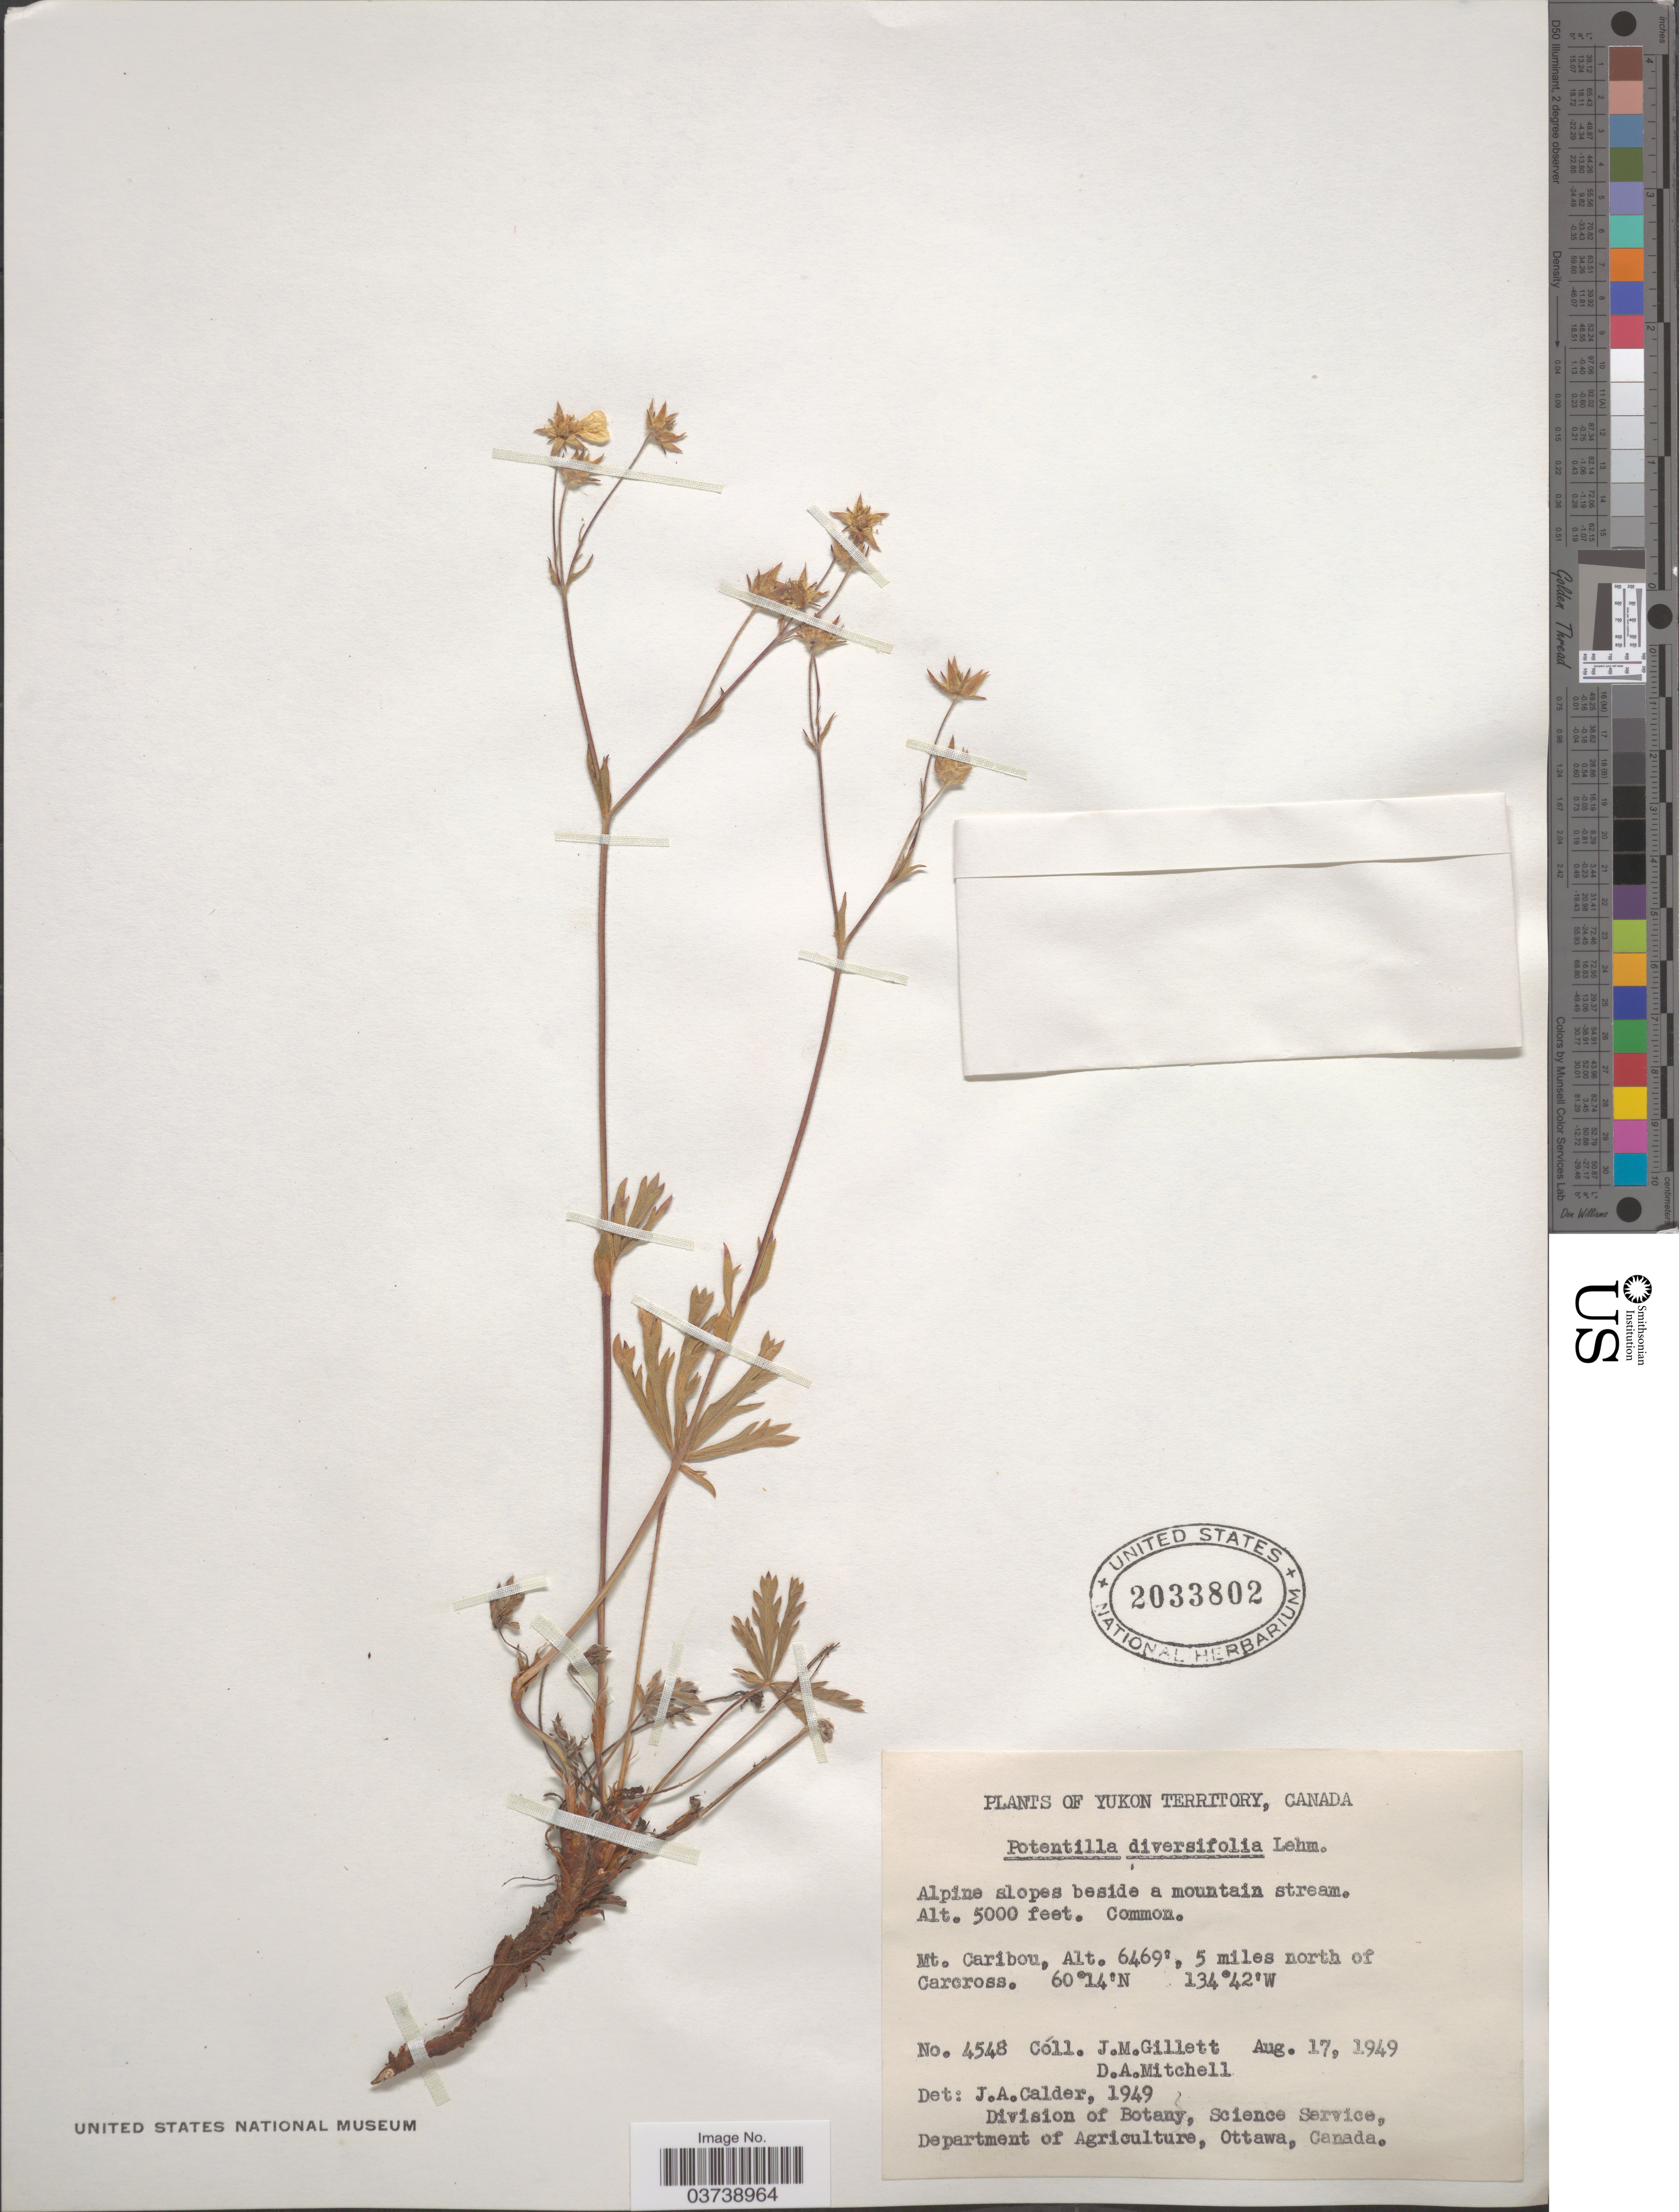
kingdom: Plantae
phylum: Tracheophyta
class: Magnoliopsida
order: Rosales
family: Rosaceae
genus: Potentilla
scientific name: Potentilla diversifolia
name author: Lehm.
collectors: J. M. Gillett & D. Mitchell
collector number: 4548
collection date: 1949-08-17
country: Canada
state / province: Yukon Territory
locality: Mt. Caribou, 5 miles north of Carcross.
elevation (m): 1524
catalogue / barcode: US 2033802